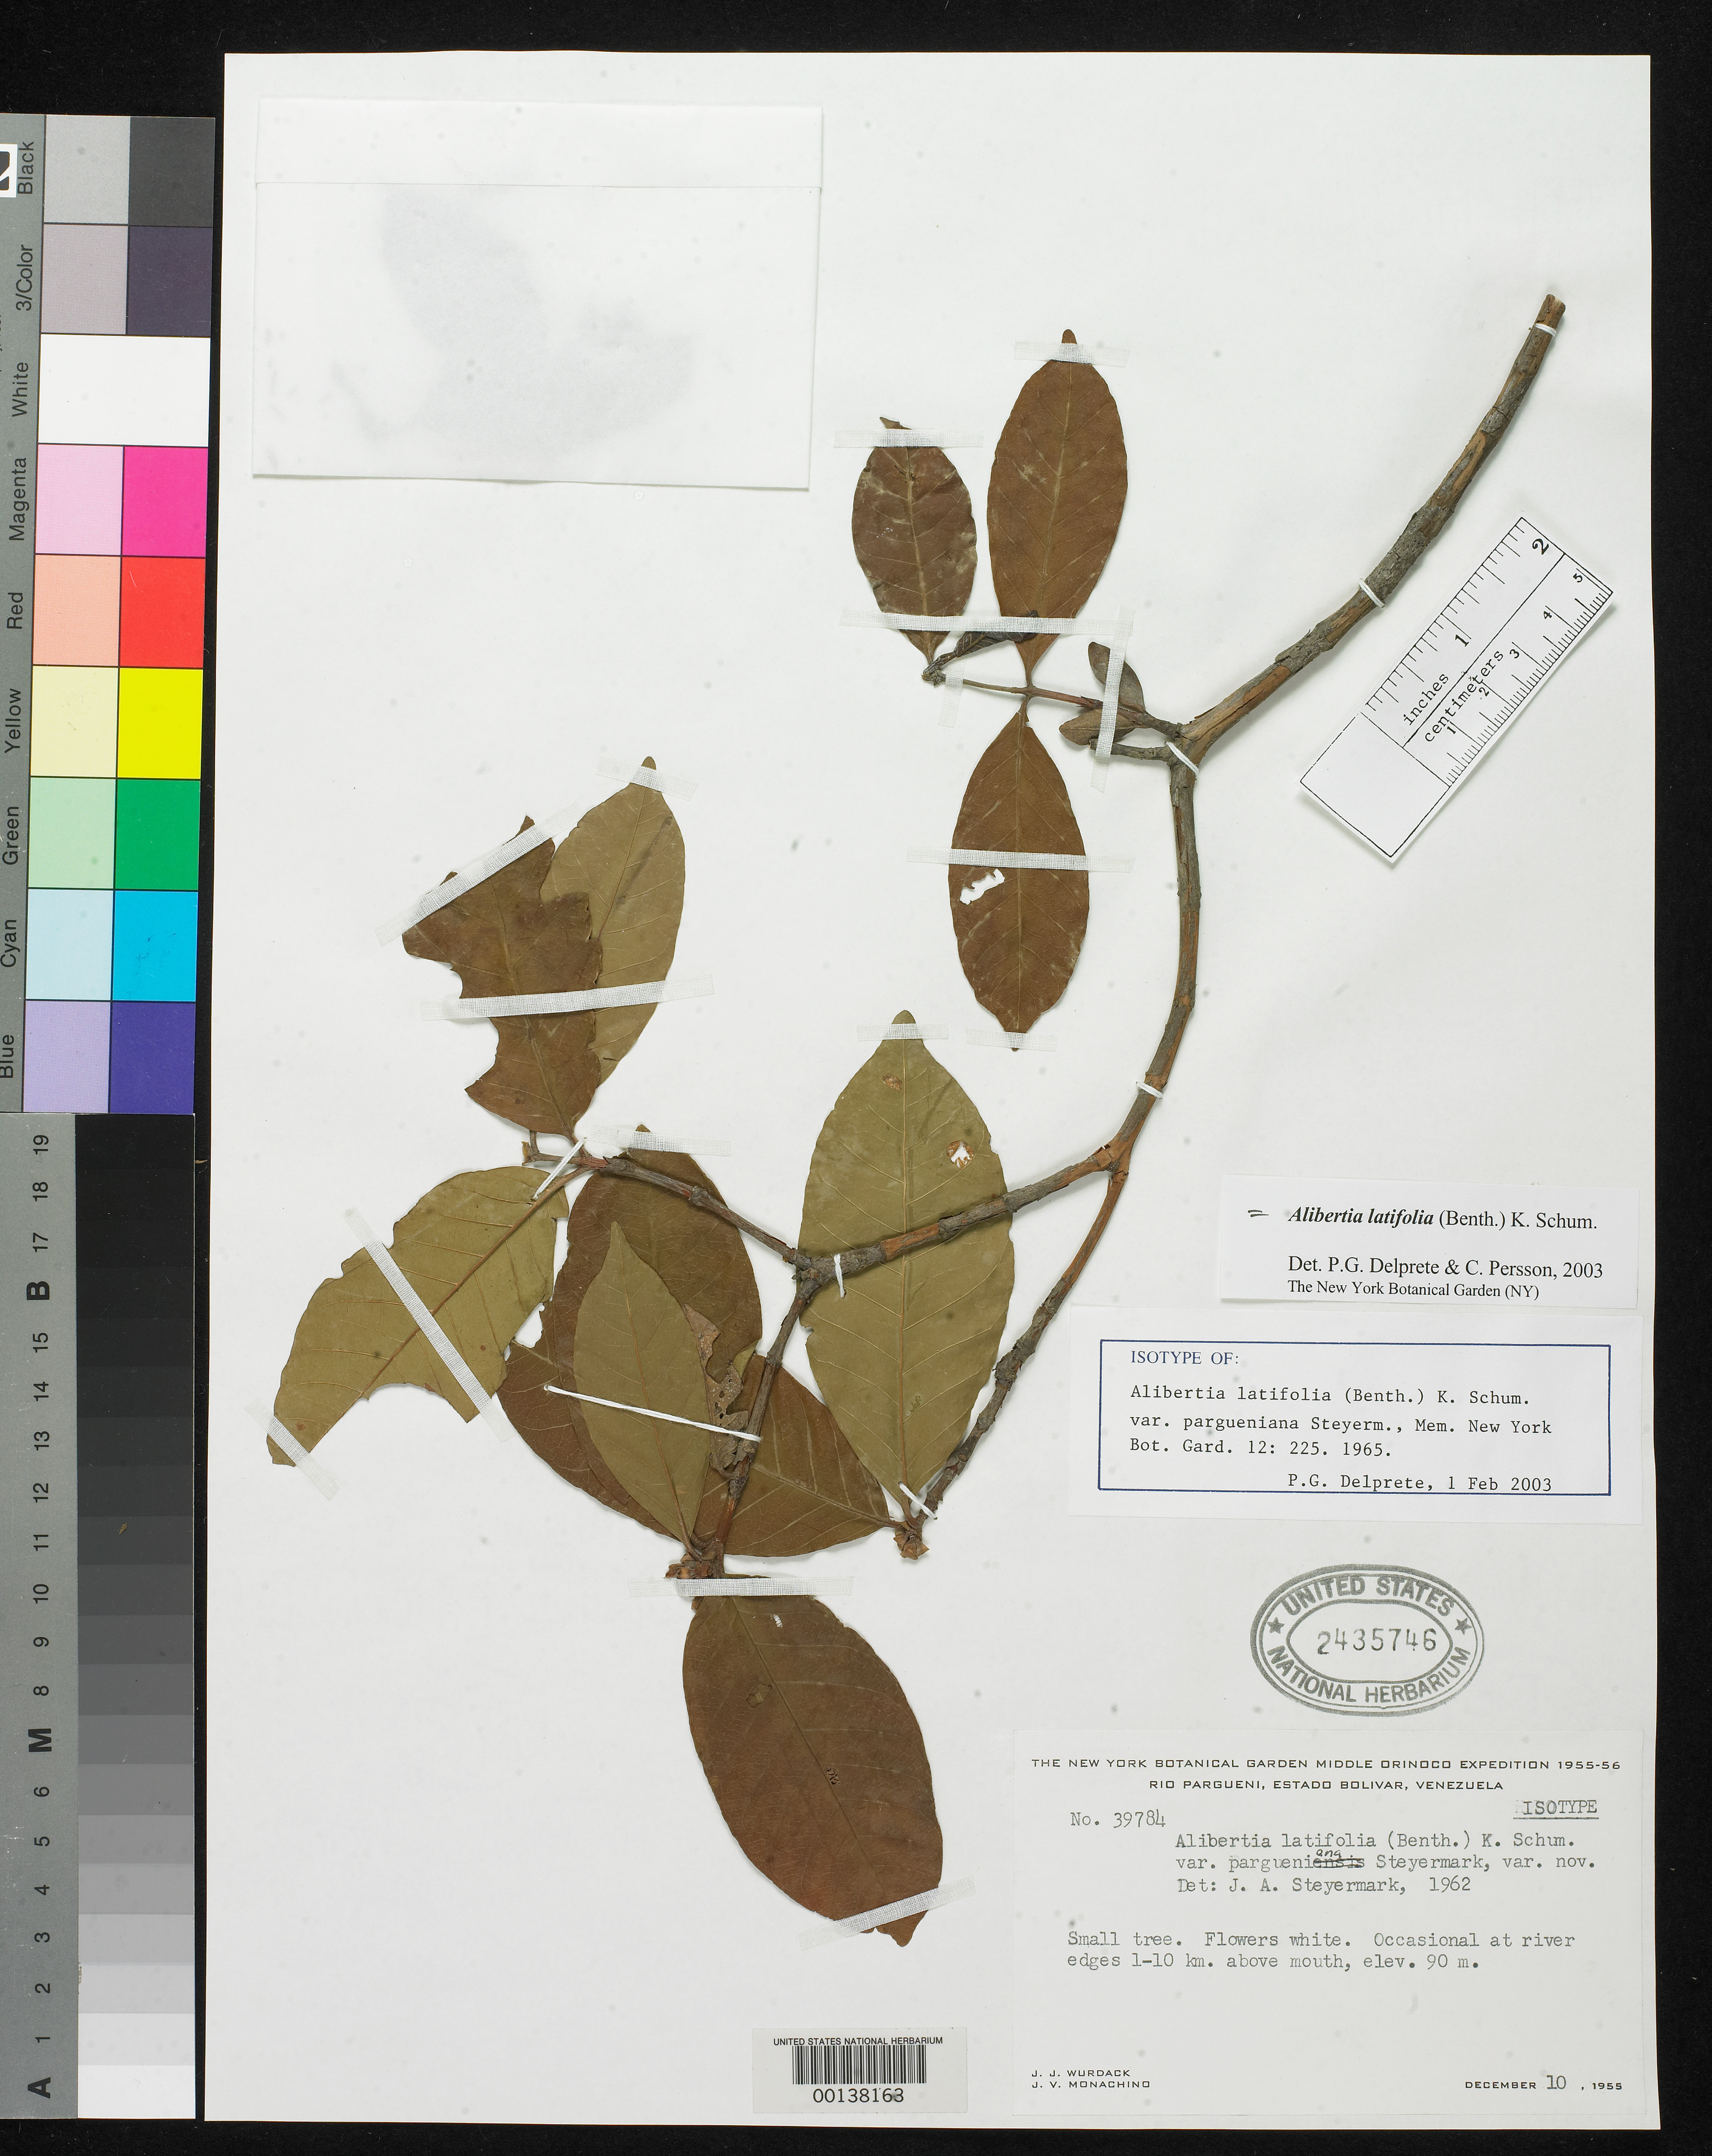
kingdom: Plantae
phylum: Tracheophyta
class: Magnoliopsida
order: Gentianales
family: Rubiaceae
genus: Alibertia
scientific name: Alibertia latifolia var. pargueniana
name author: Steyerm.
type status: Isotype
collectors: J. J. Wurdack & J. V. Monachino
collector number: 39784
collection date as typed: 10 Dec 1955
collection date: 1955-12-10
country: Venezuela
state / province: Bolivar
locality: Rio Pargueni.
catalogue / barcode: US 2435746